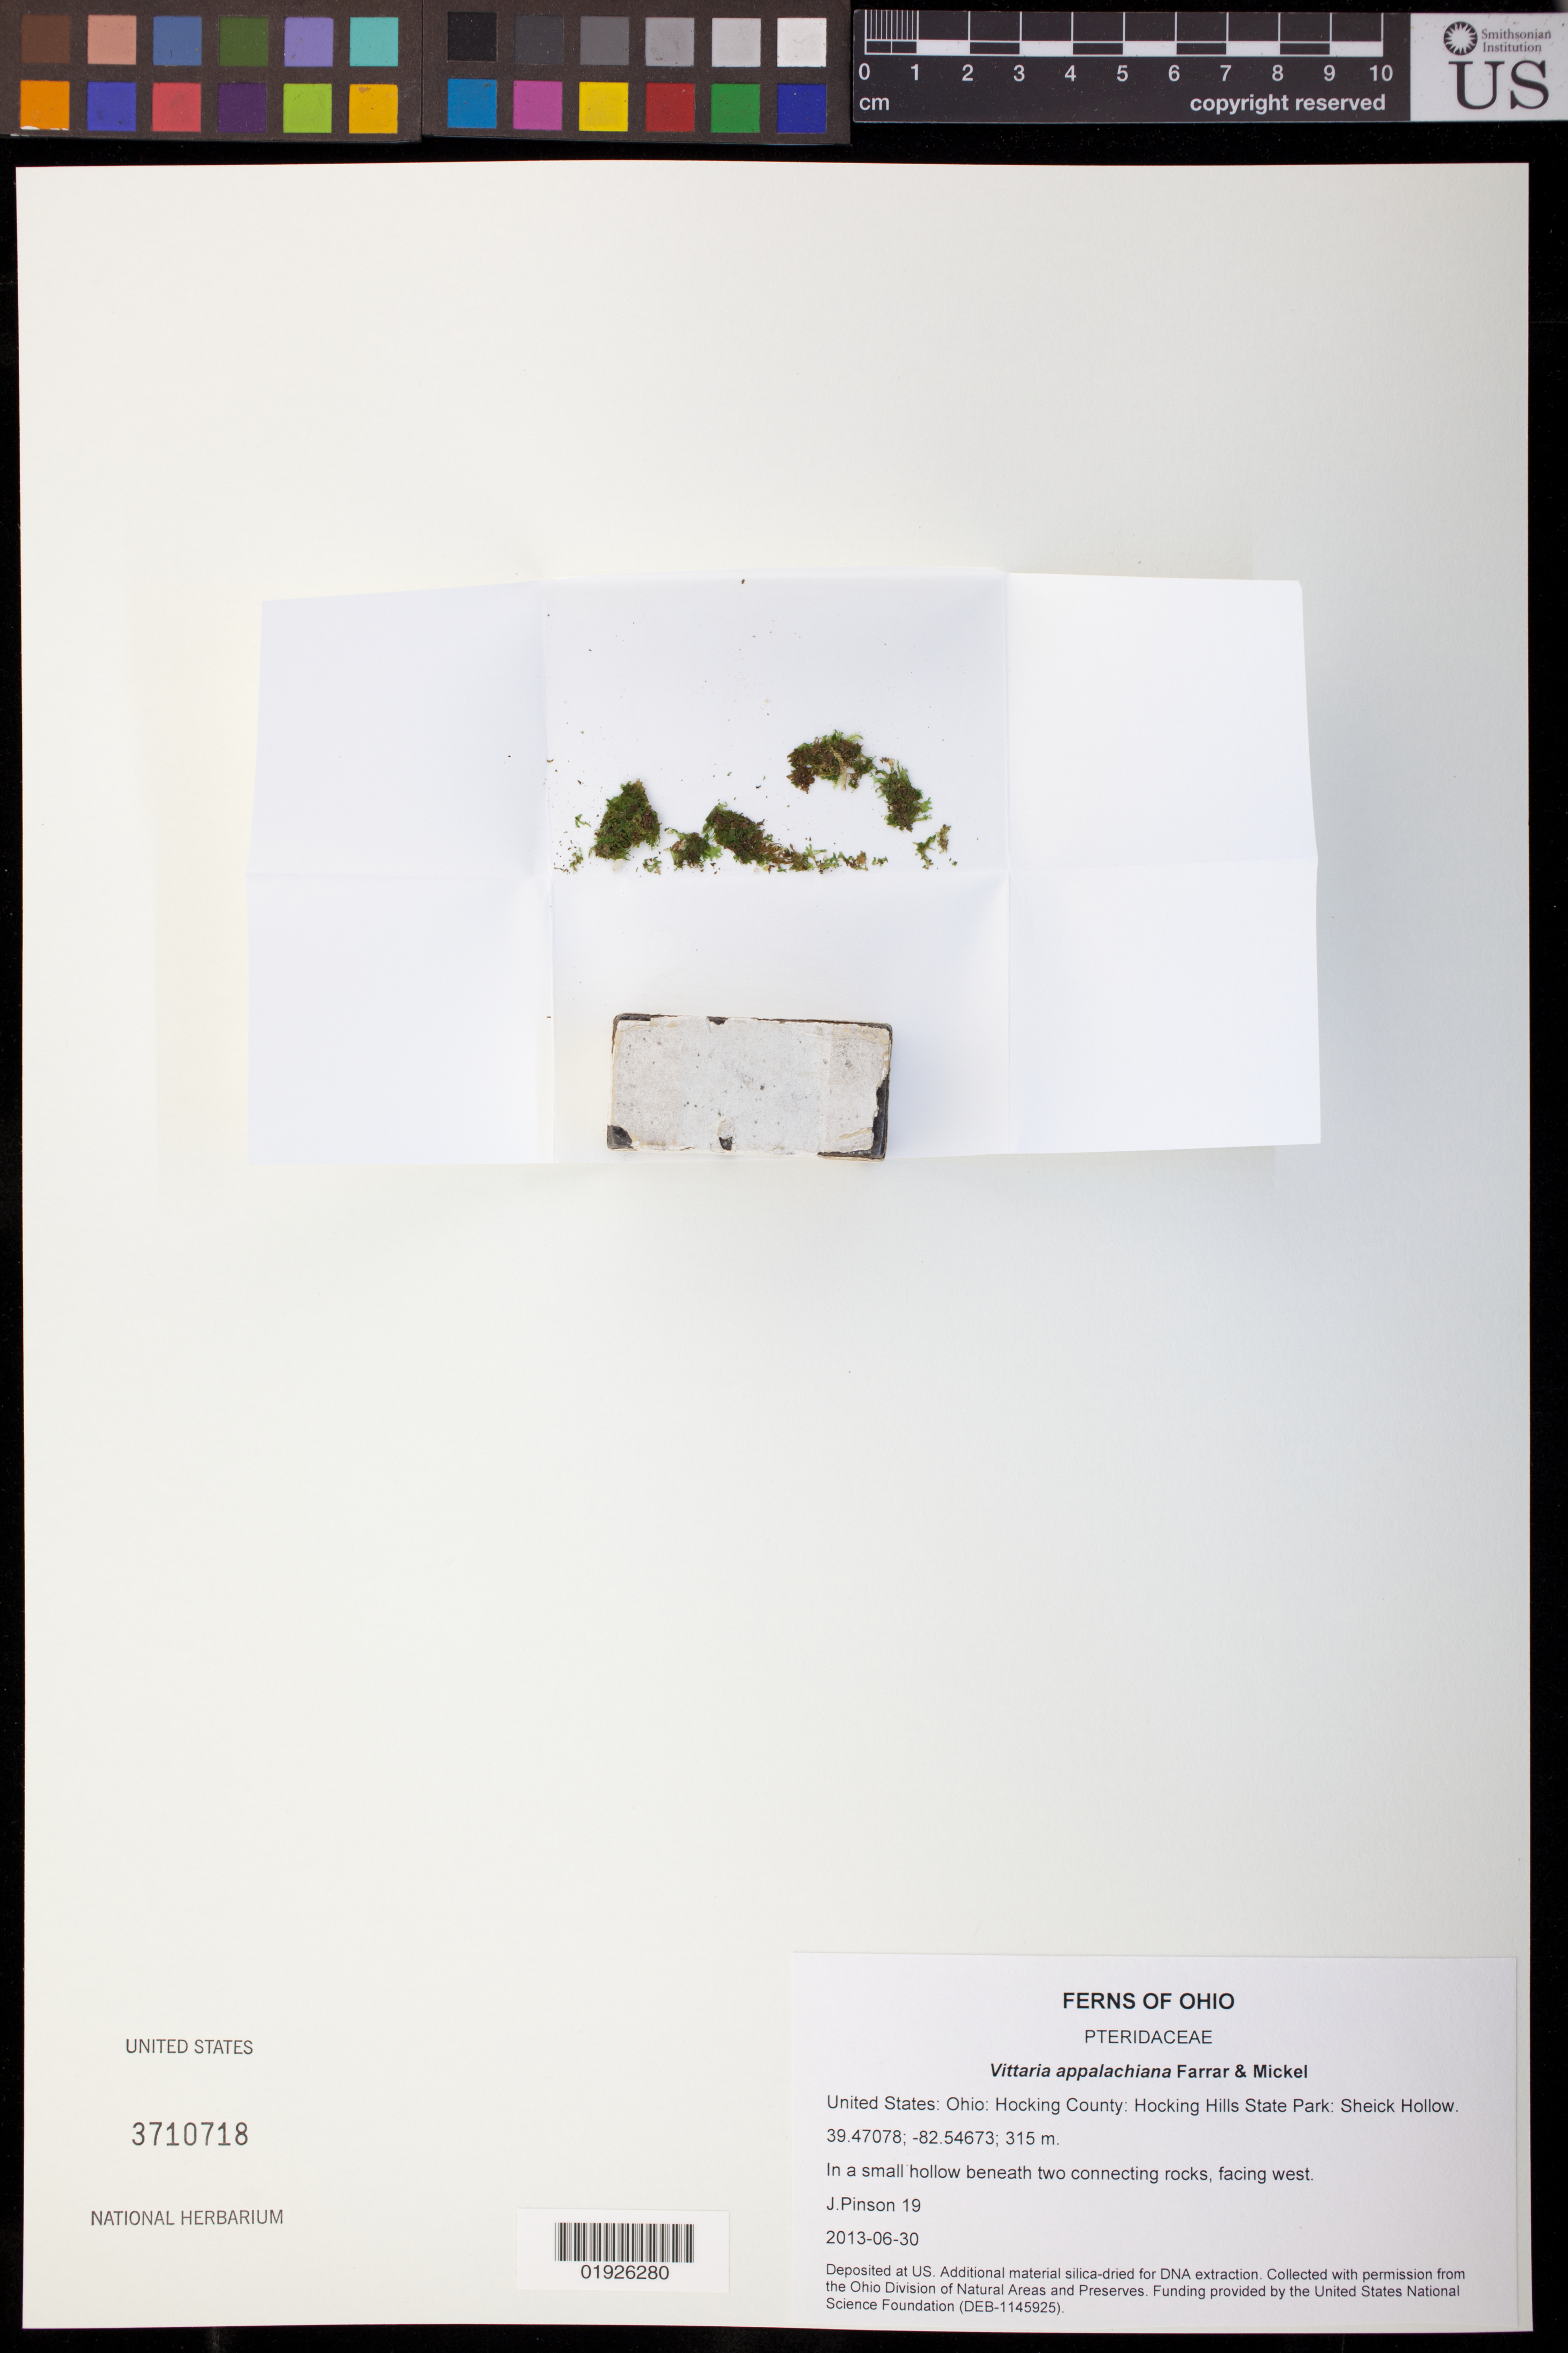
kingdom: Plantae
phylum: Tracheophyta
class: Polypodiopsida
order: Polypodiales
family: Pteridaceae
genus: Vittaria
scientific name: Vittaria appalachiana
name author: Farrar & Mickel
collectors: J. Pinson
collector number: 19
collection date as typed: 2013-06-30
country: United States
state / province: Ohio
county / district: Hocking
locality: Hocking Hills State Park: Sheick Hollow.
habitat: In a small hollow beneath two connecting rocks, facing west.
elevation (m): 315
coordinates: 39.47078, -82.54673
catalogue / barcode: US 3710718